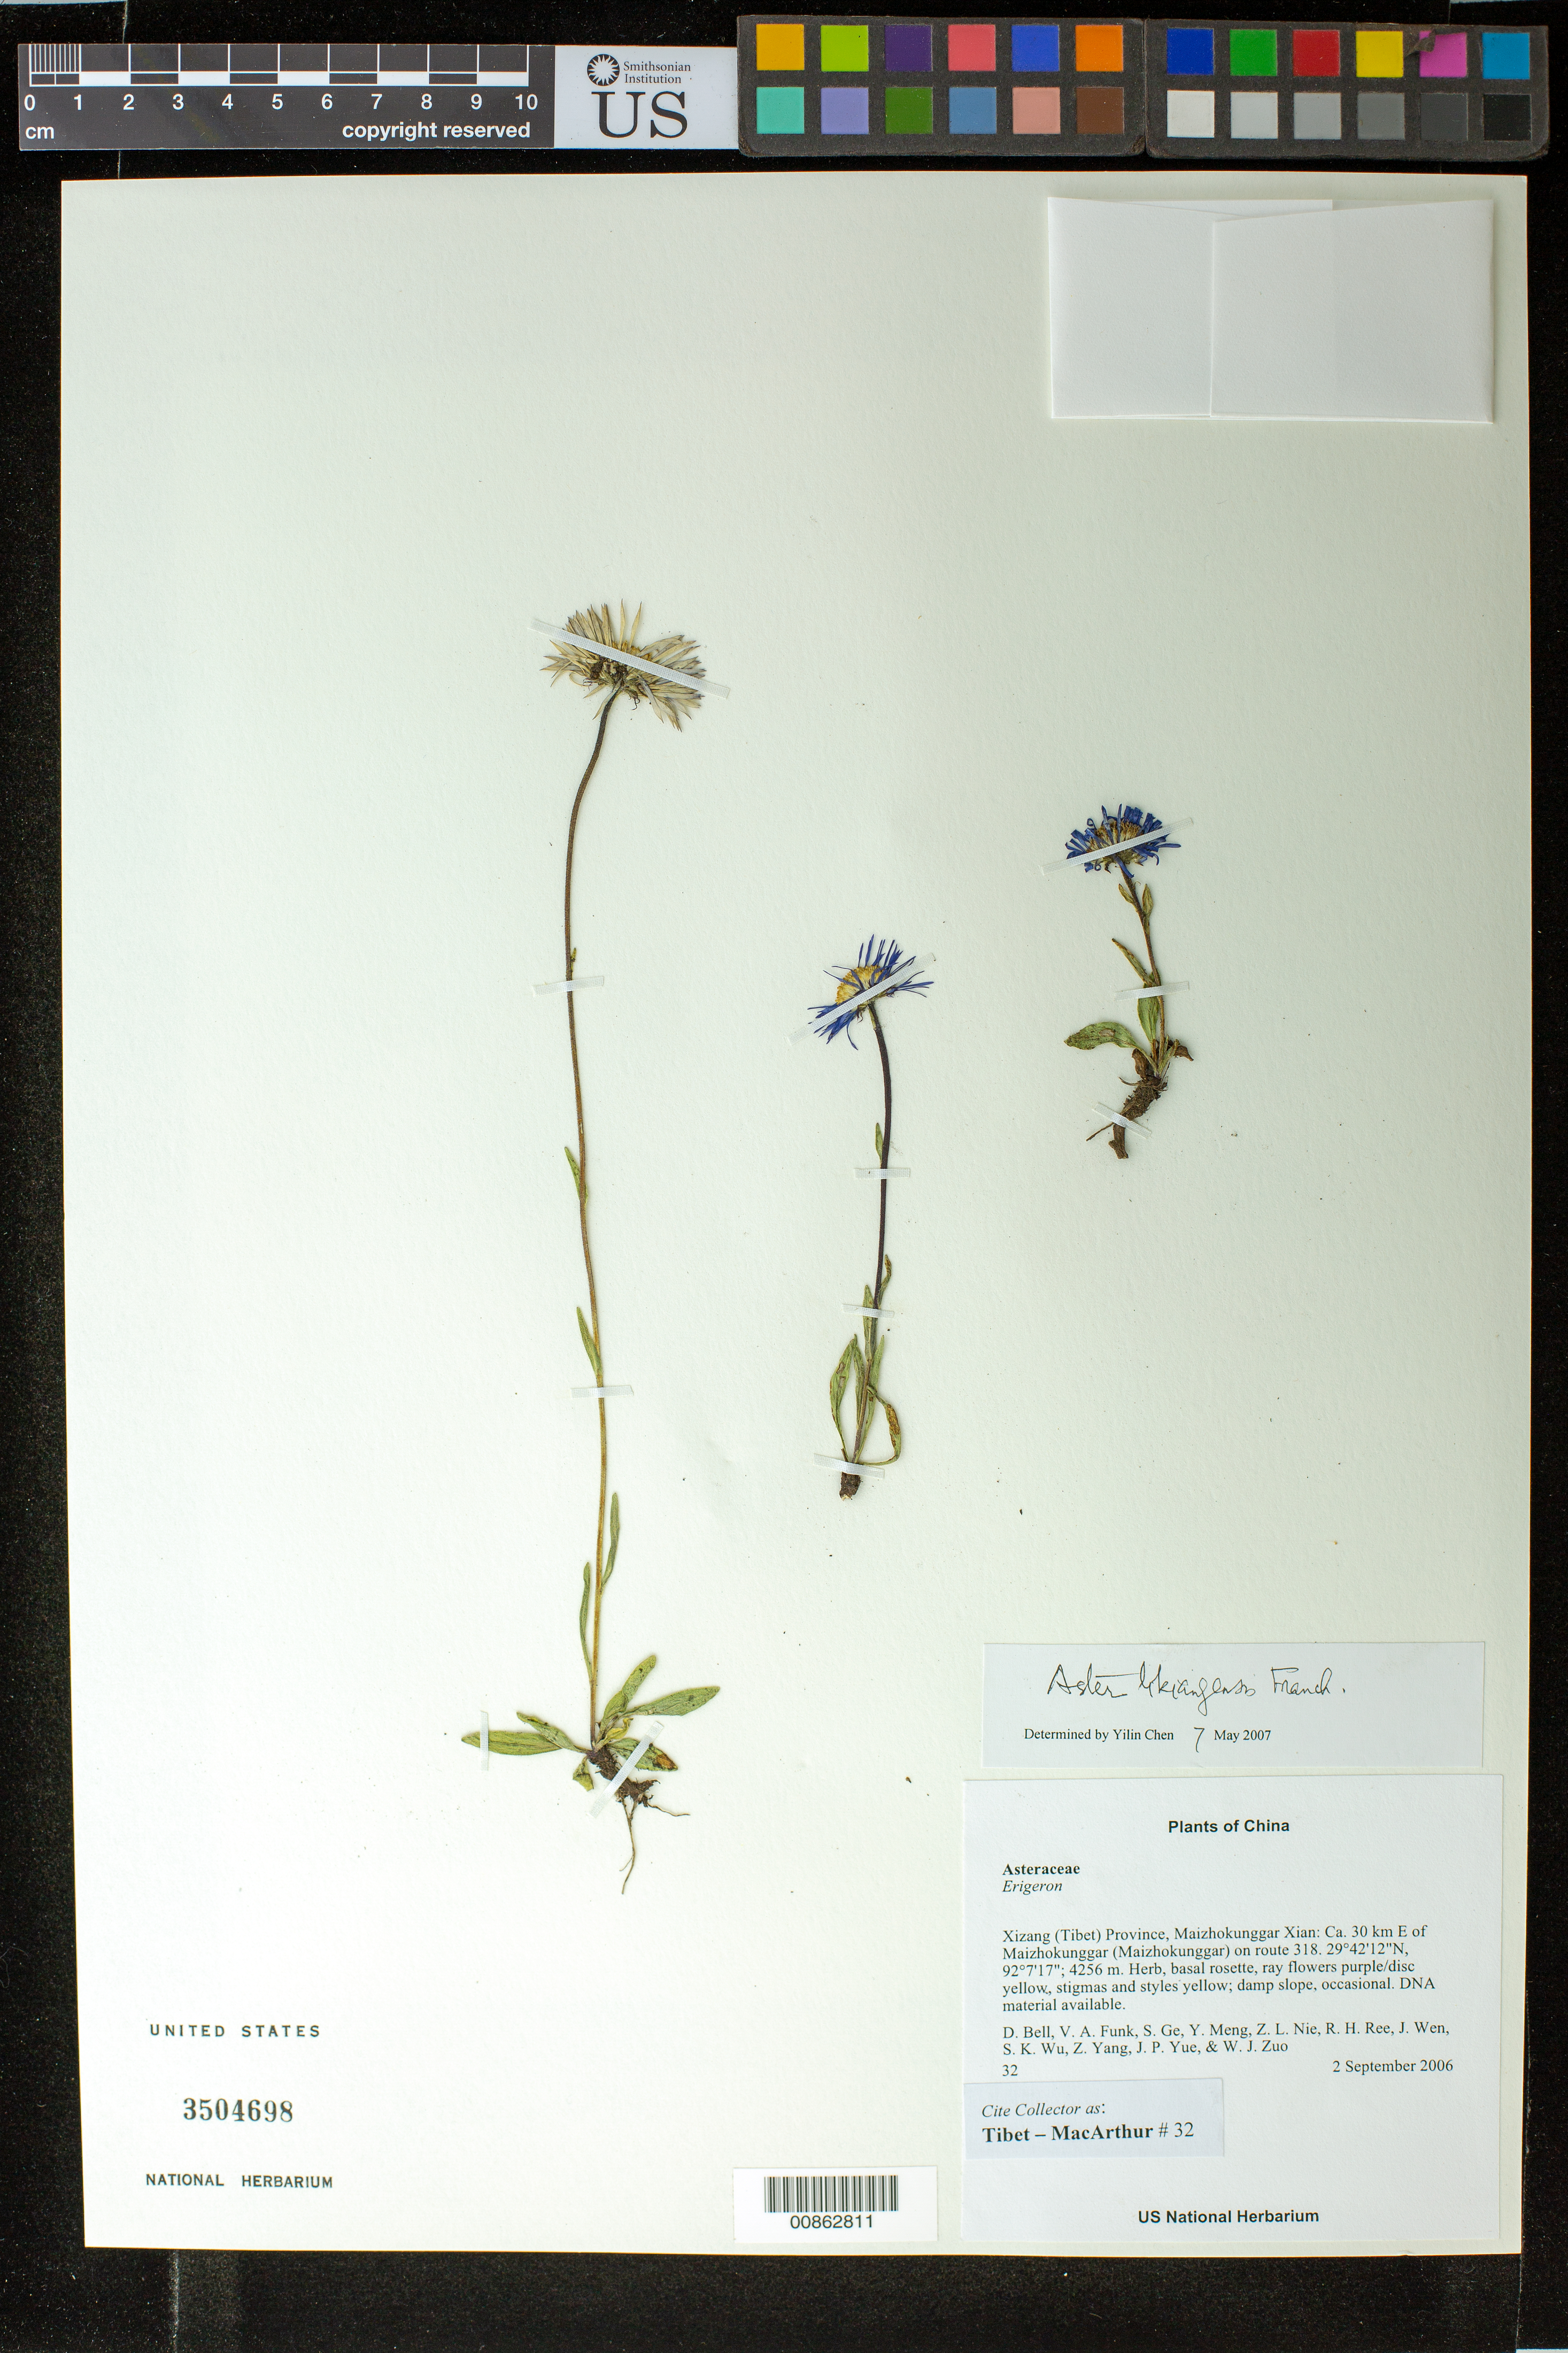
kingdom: Plantae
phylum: Tracheophyta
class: Magnoliopsida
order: Asterales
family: Asteraceae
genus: Aster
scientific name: Aster likiangensis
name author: Franch.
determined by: Yilin Chen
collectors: Tibet-MacArthur, D. A. Bell, V. Funk, S. Ge, Y. Meng, Z. Nie, R. Ree, J. Wen, S. K. Wu, Z. Yang, J. Yue & W. Zuo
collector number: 32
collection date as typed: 02 Sep 2006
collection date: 2006-09-02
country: China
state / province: Xizang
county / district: Maizhokunggar Xian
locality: Ca. 30 km E of Maizhokunggar on route 318.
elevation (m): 4256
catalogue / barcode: US 3504698